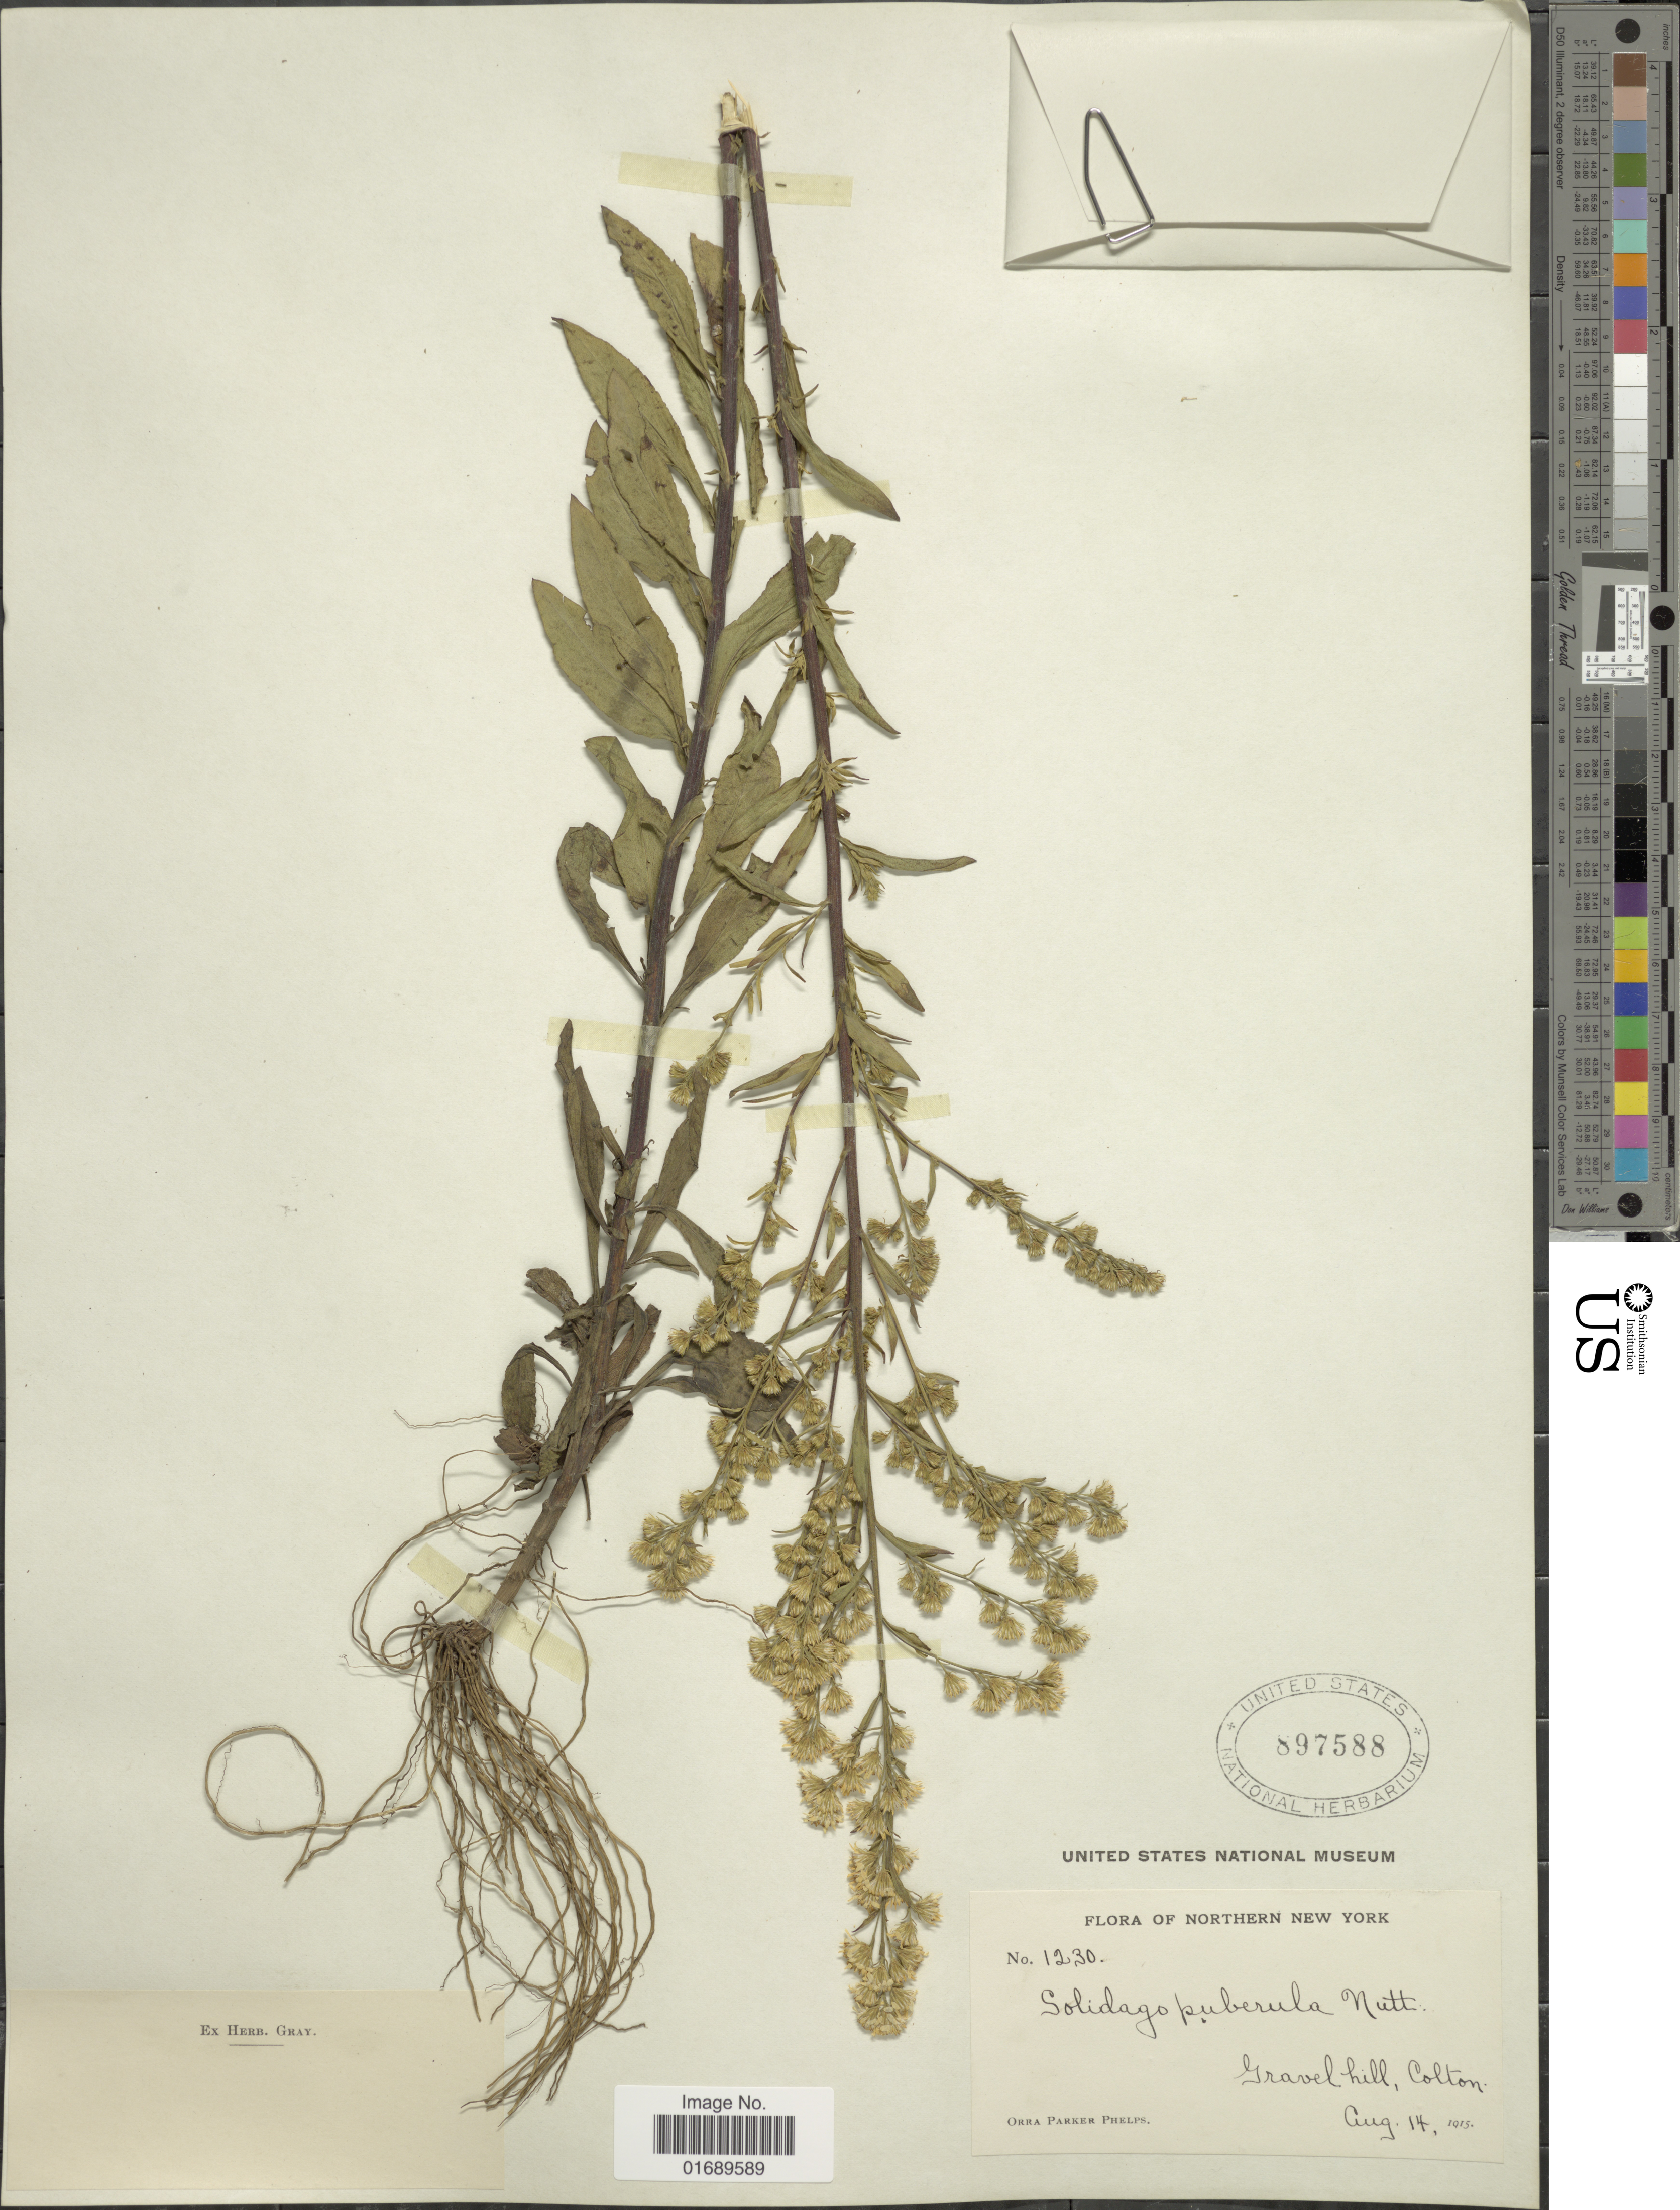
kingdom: Plantae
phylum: Tracheophyta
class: Magnoliopsida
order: Asterales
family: Asteraceae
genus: Solidago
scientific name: Solidago puberula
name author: Nutt.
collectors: O. P. Phelps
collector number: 1230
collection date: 1915-08-14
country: United States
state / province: New York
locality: Northern New York, Gravel hill, Colton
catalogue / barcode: US 897588